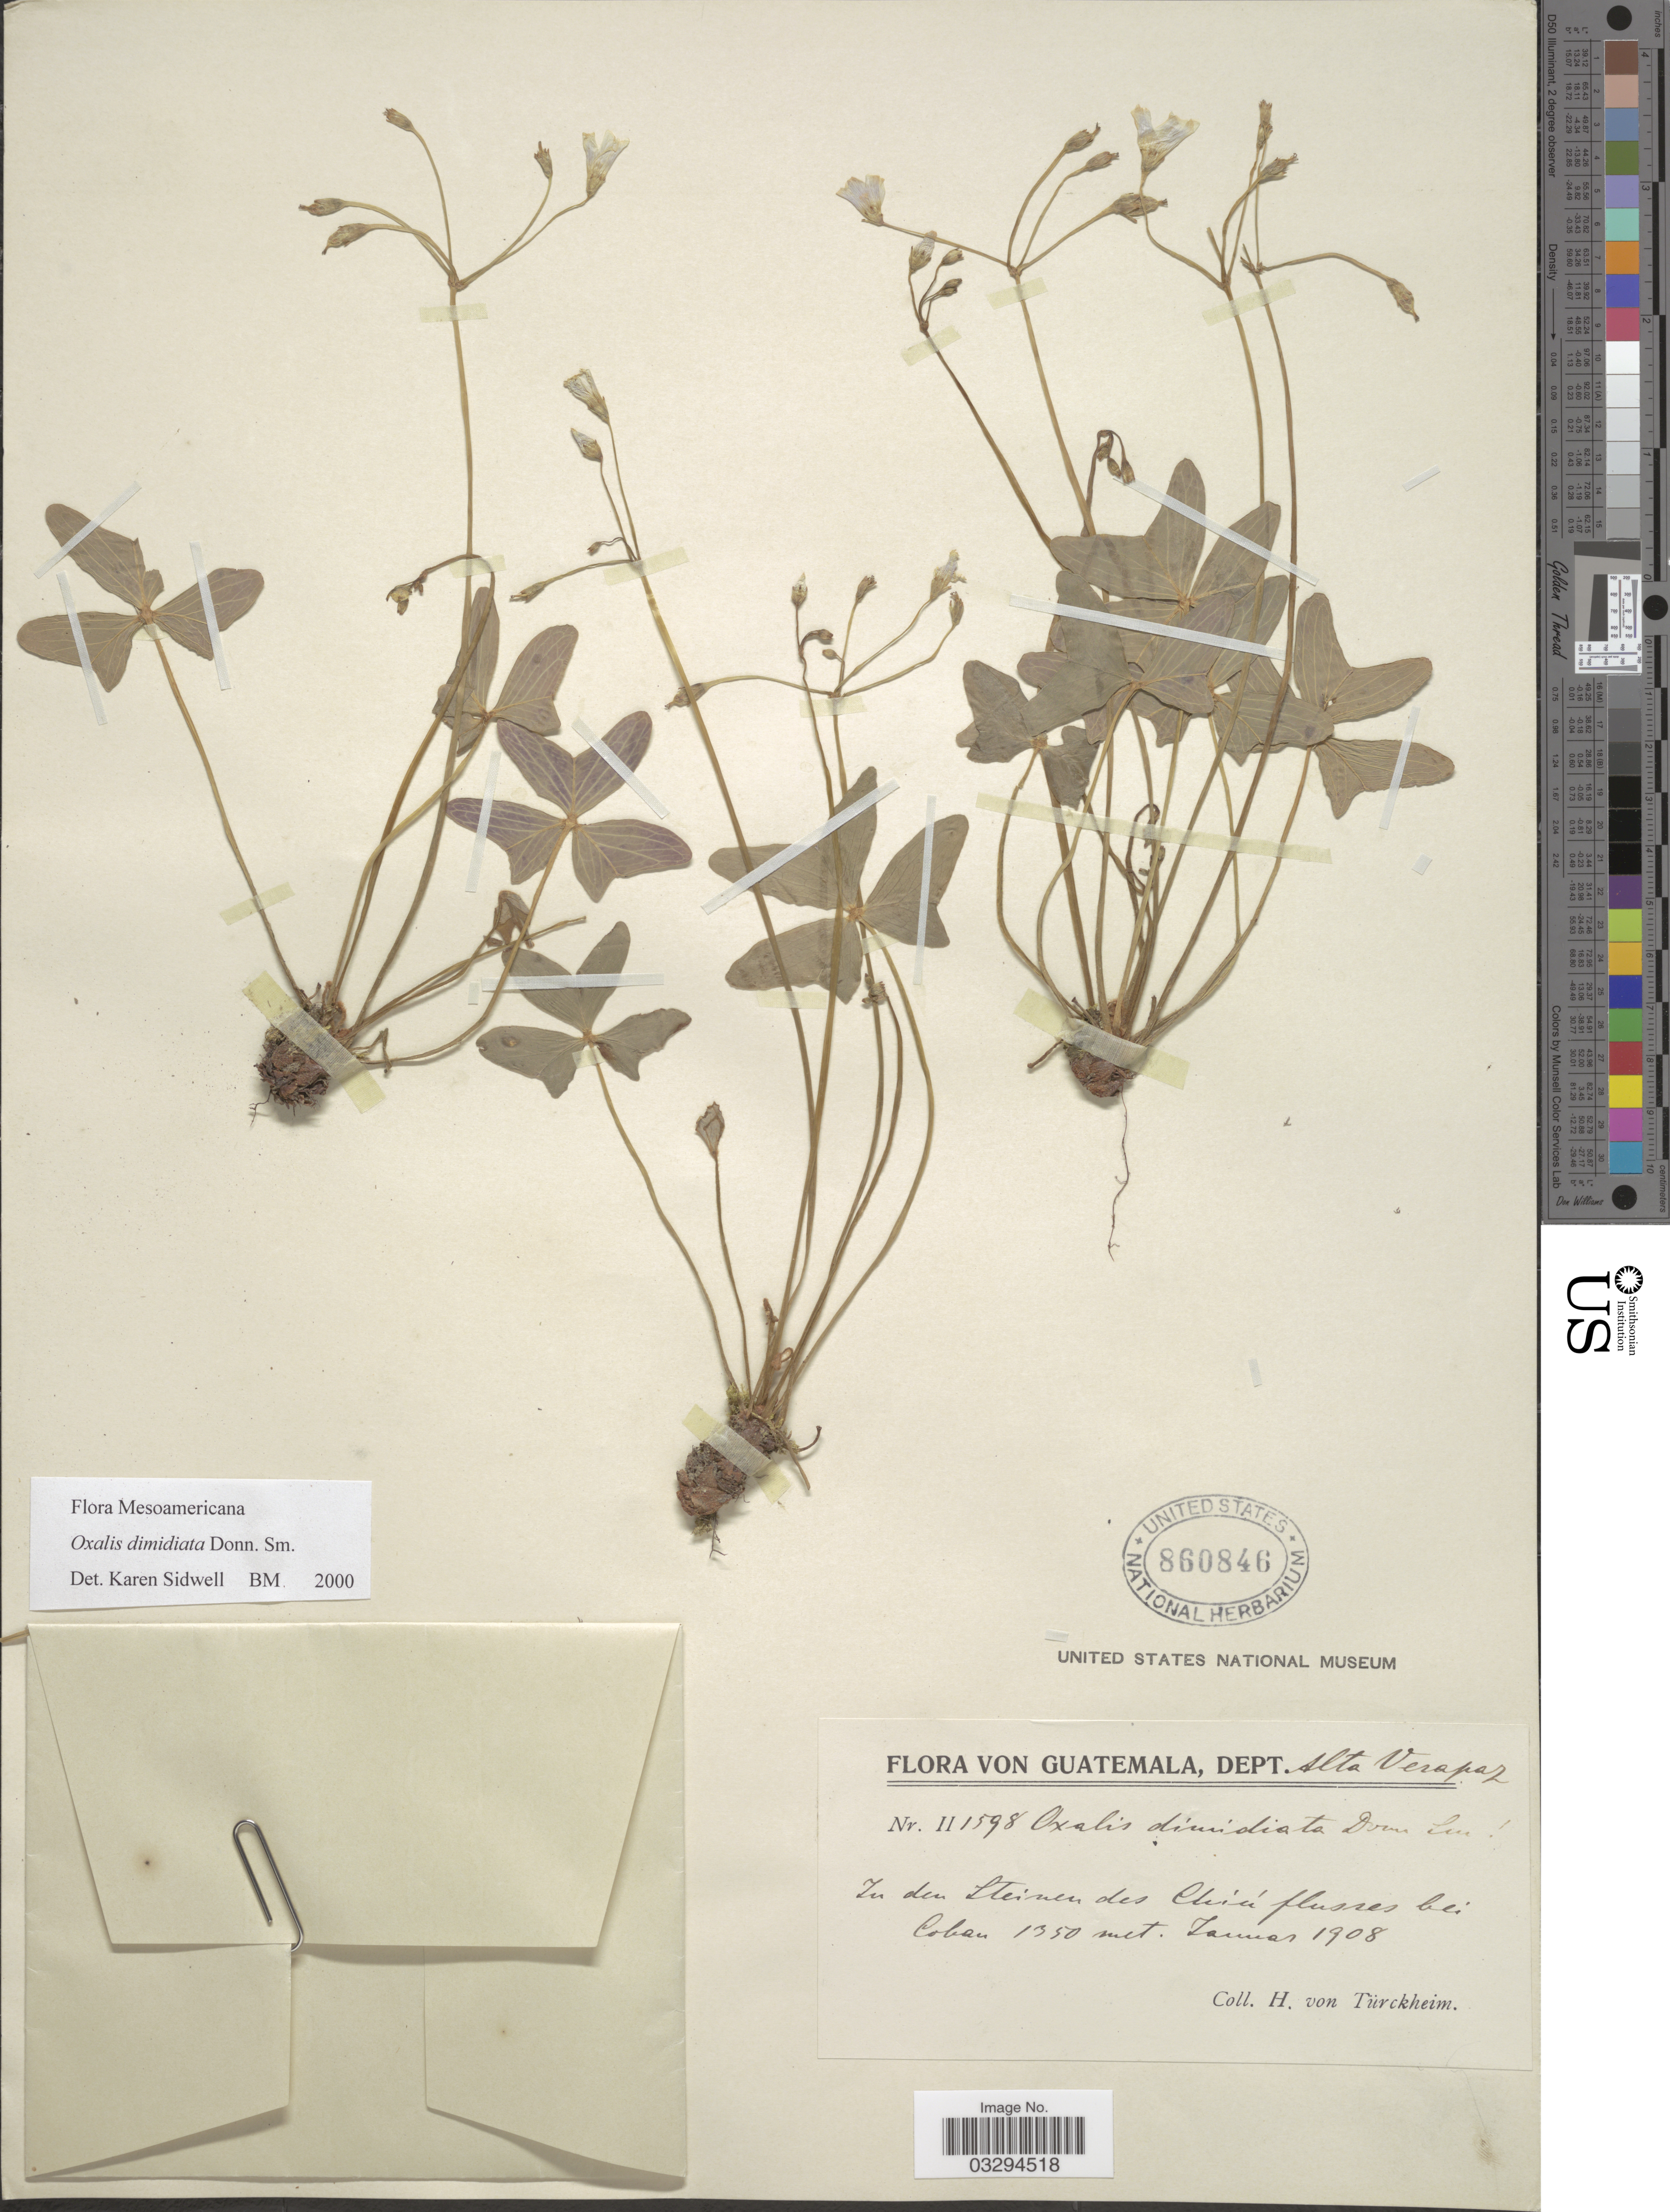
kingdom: Plantae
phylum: Tracheophyta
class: Magnoliopsida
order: Oxalidales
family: Oxalidaceae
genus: Oxalis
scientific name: Oxalis dimidiata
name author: Donn. Sm.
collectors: H. von Türckheim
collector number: II1598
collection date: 1908-01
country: Guatemala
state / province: Alta Verapaz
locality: Dept. Alta Verapaz, In den Steinen des Chiú flusses bei Coban.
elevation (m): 1350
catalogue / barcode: US 860846